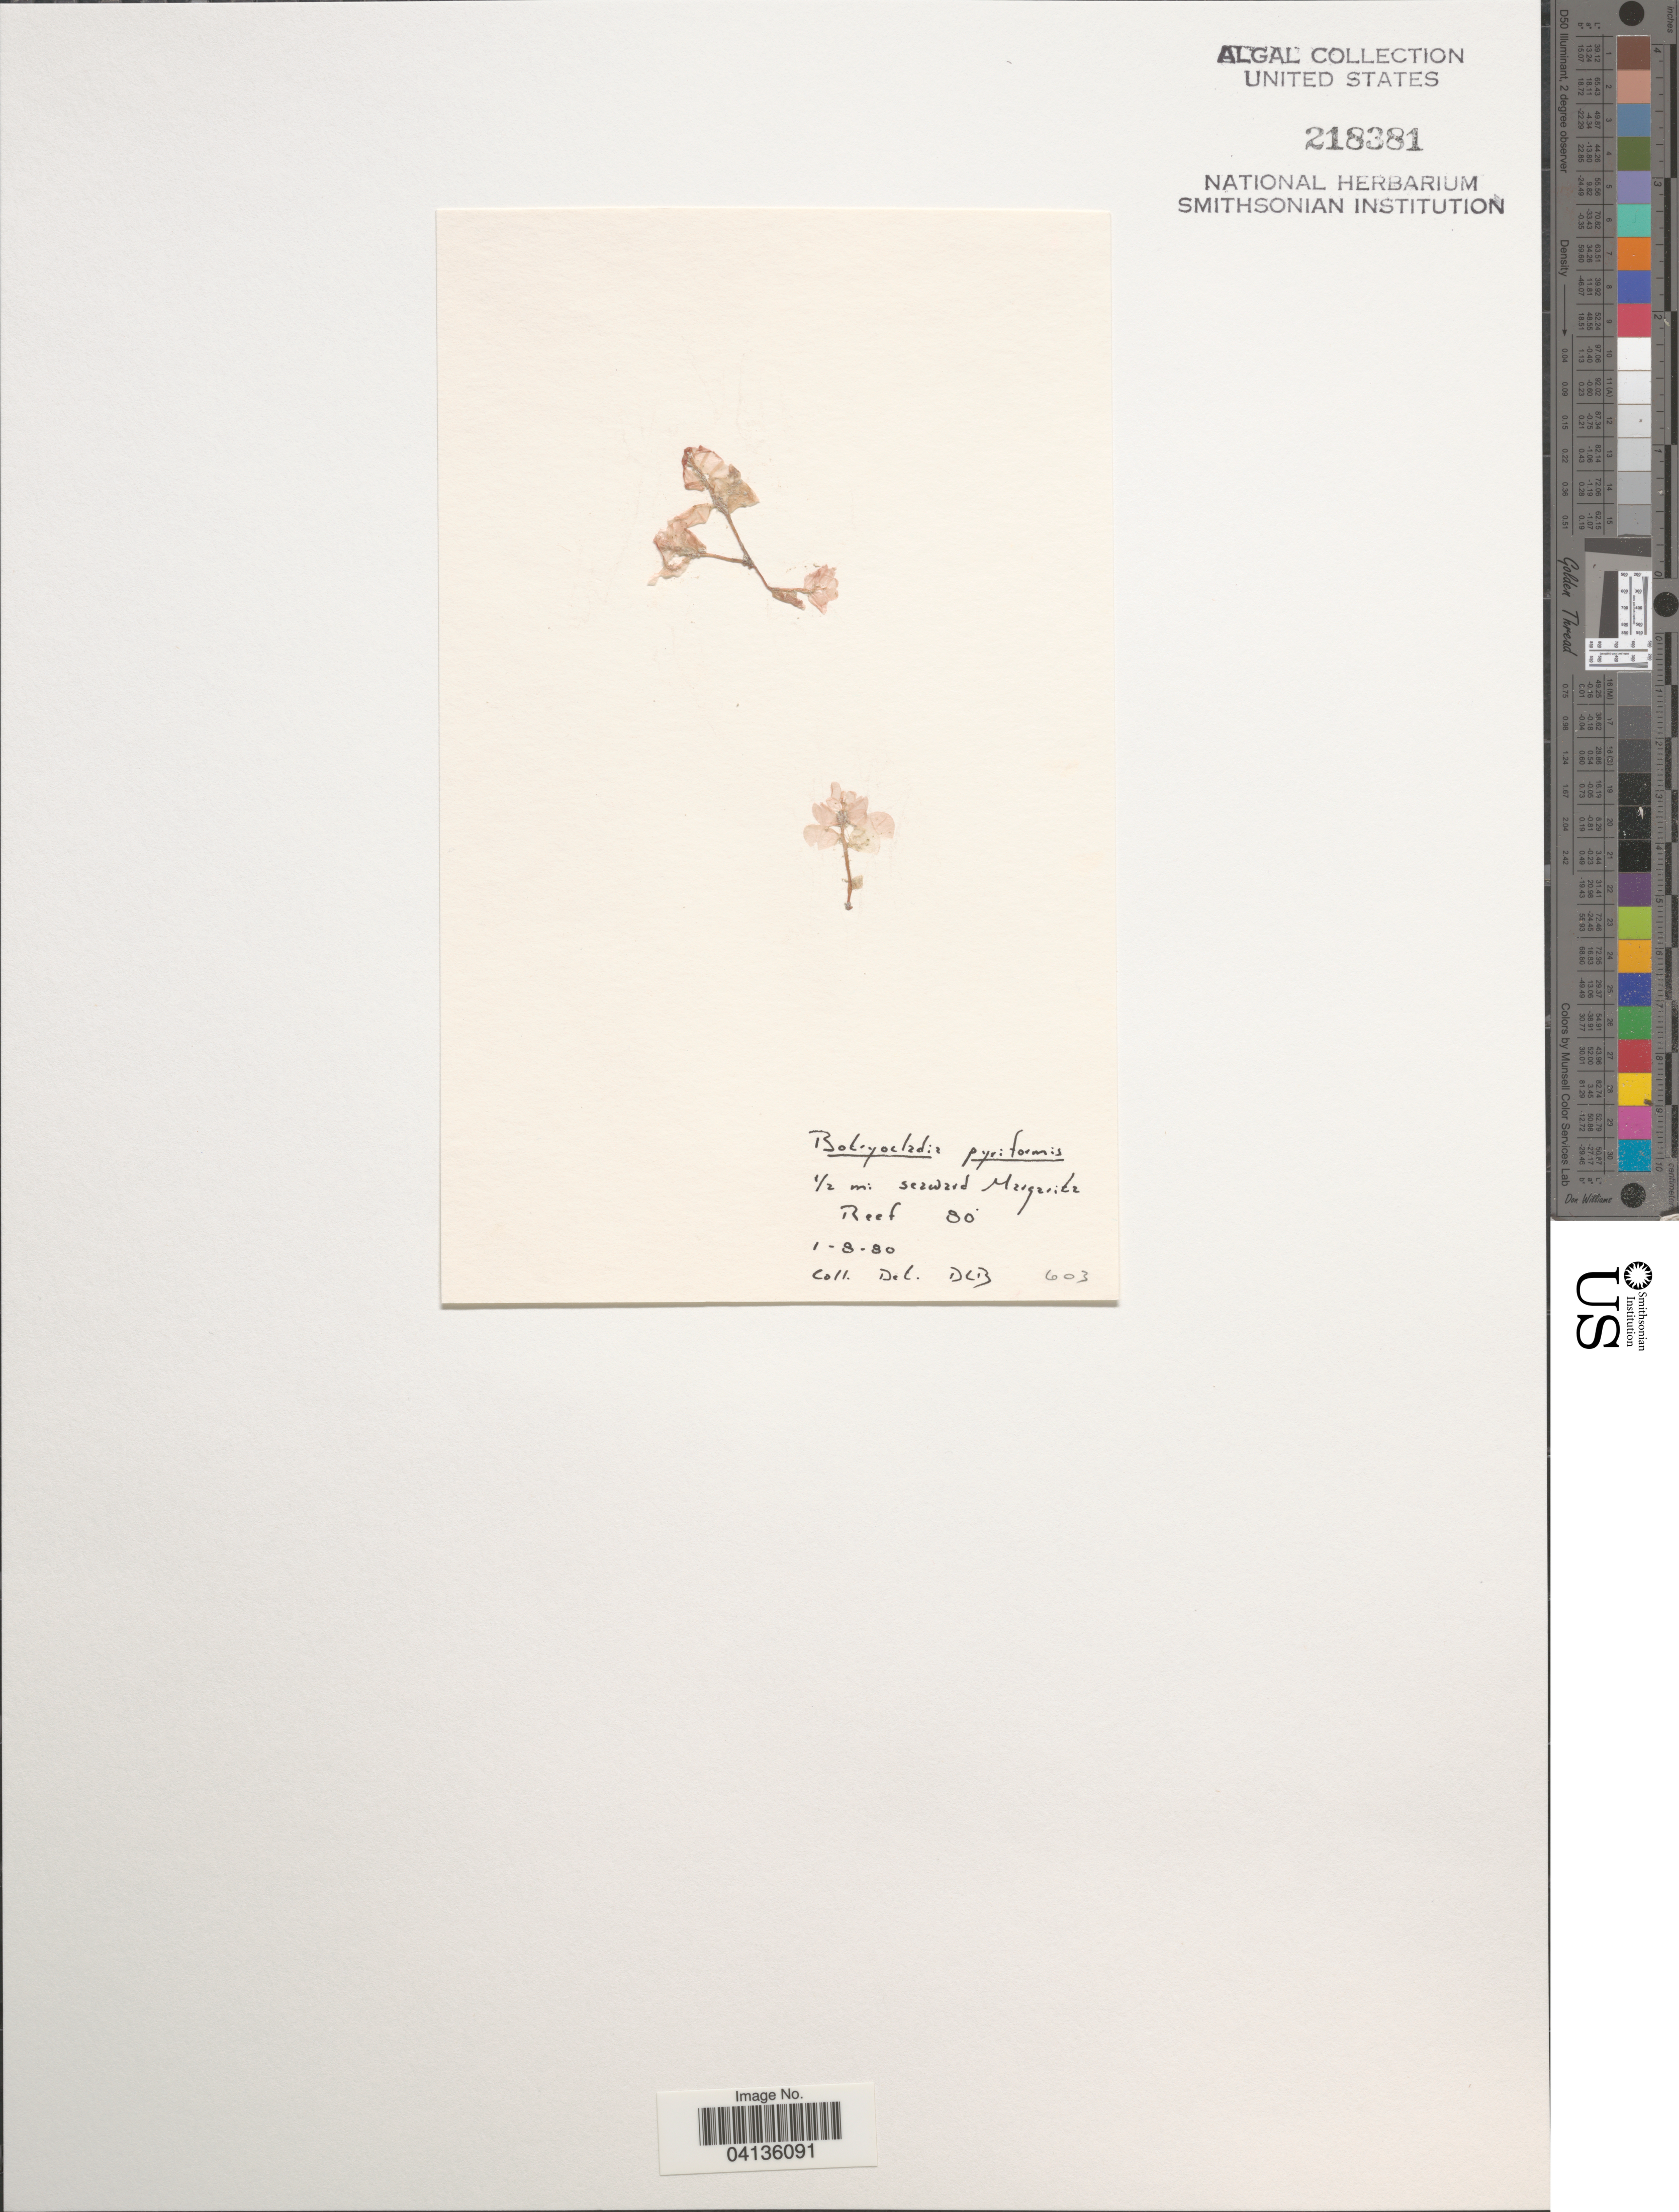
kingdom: Plantae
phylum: Rhodophyta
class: Florideophyceae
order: Rhodymeniales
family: Rhodymeniaceae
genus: Botryocladia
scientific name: Botryocladia pyriformis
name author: (Børgesen) Kylin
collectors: D. L. B.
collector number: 603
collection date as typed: Transcribed d/m/y: 1/8/80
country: Puerto Rico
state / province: Lajas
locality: ½ mi Seaward Margarita Reef.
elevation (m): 24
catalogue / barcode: US 218381